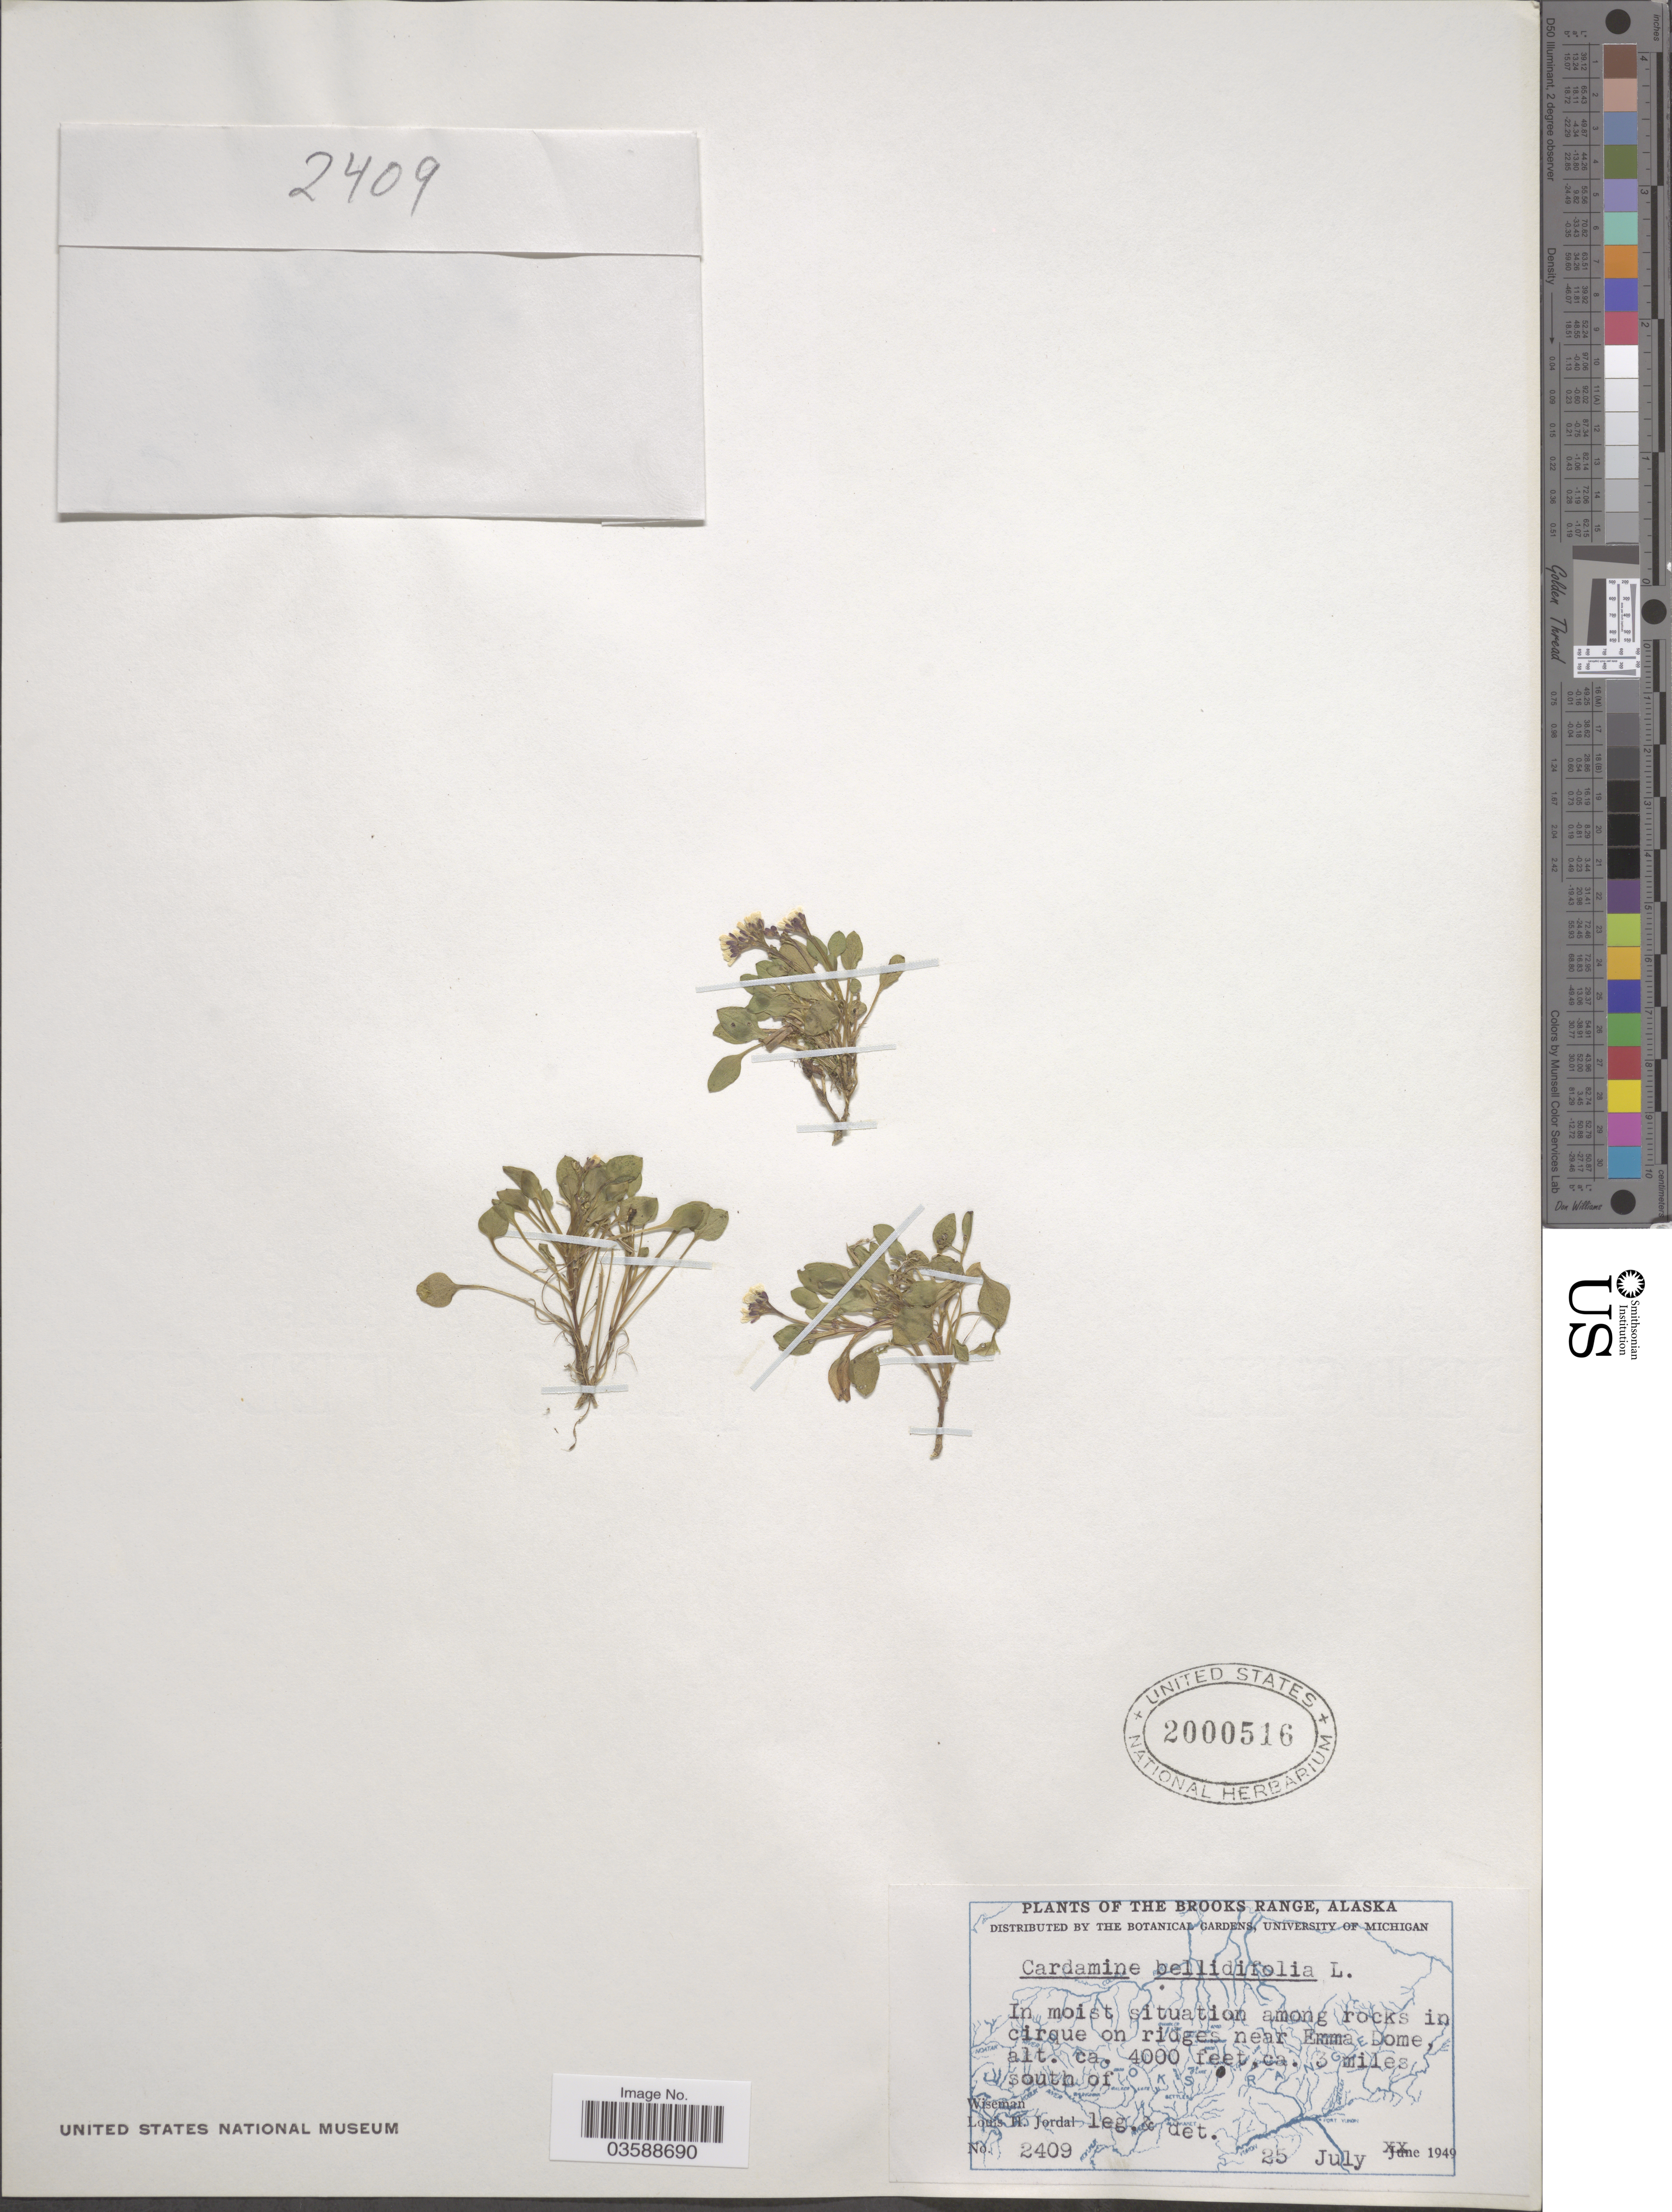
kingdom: Plantae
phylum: Tracheophyta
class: Magnoliopsida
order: Brassicales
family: Brassicaceae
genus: Cardamine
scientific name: Cardamine bellidifolia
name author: L.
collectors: L. Jordal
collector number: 2409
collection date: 1949-07-25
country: United States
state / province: Alaska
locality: The Brooks Range. On ridges near Emma Dome, ca. 3 miles south of Wiseman.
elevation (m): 1219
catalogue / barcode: US 2000516